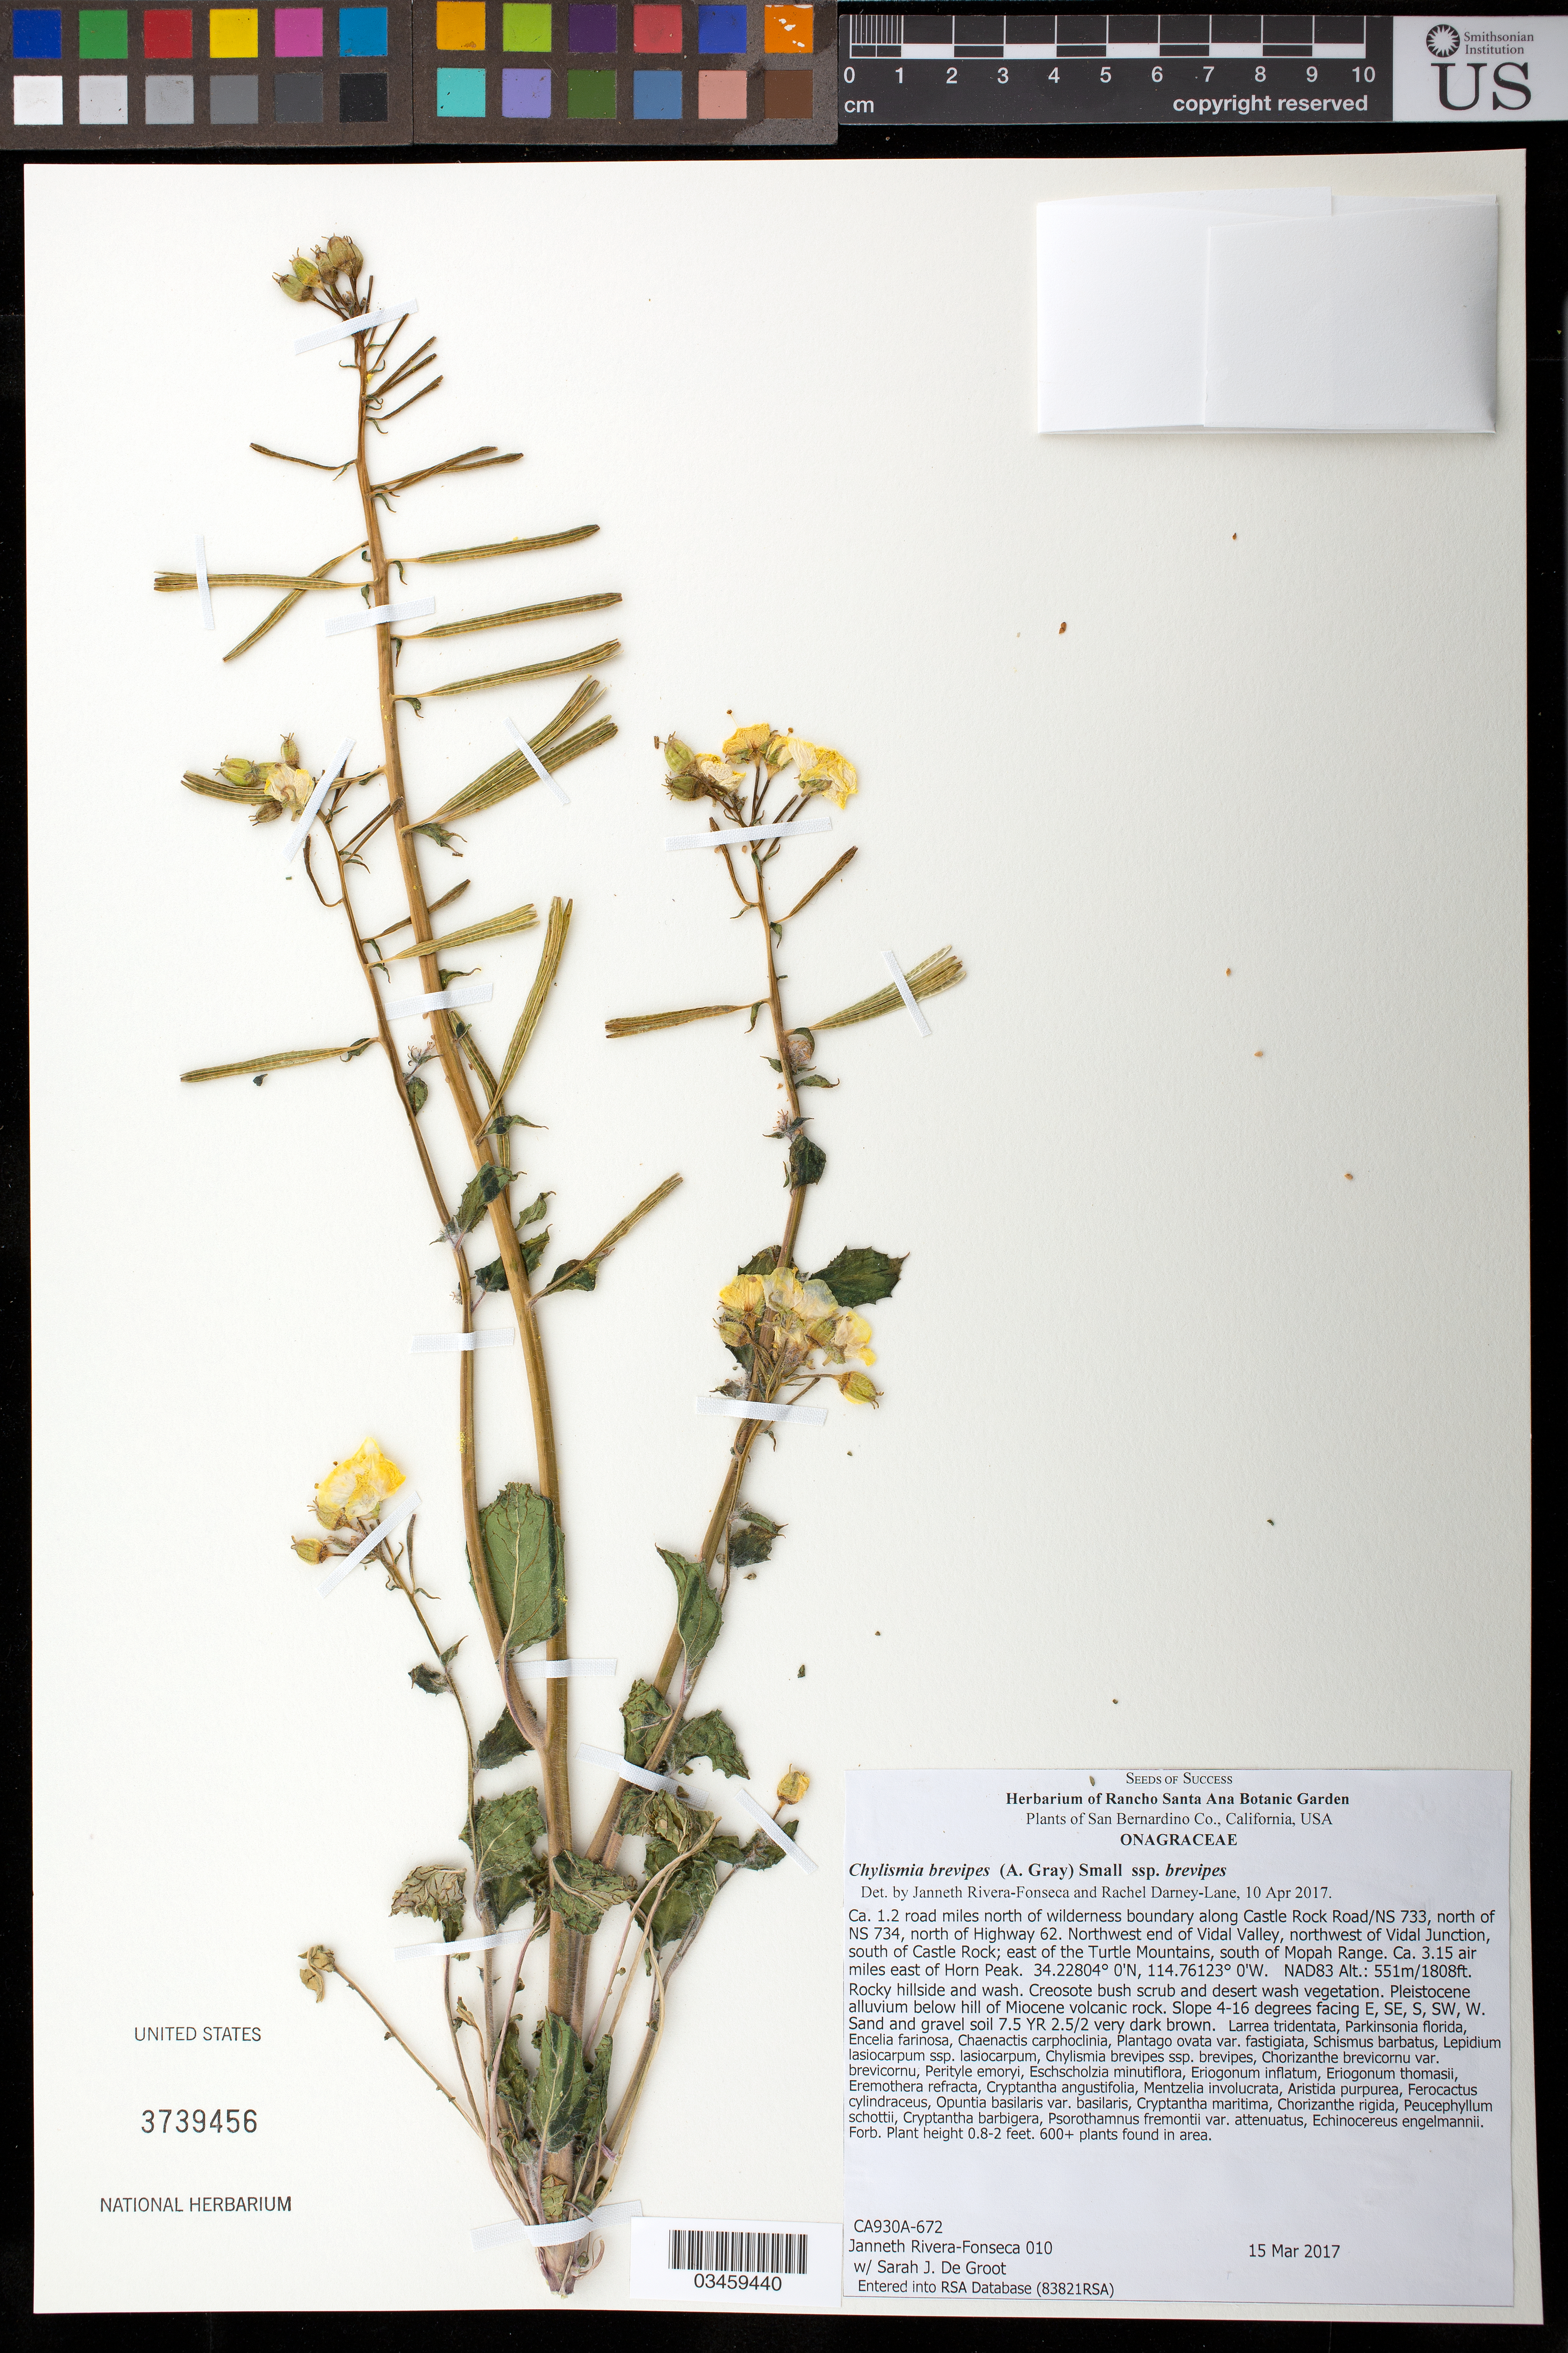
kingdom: Plantae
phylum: Tracheophyta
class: Magnoliopsida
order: Myrtales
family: Onagraceae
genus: Chylismia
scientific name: Chylismia brevipes subsp. brevipes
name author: (A. Gray) Small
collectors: J. Rivera-Fonseca & S. De Groot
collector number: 010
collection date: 2017-03-15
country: United States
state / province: California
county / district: San Bernardino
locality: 1.2 road mi. N of wilderness boundary along Castle Rock Road/NS 733, N of NS 734, N of Hwy 62, NW end of Vidal Valley, NW of Vidal Jct, S of Castle Rock, E of the Turtle Mts, S of Mopah Range, 3.15 air mi. E of Horn Peak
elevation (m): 551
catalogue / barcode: US 3739456